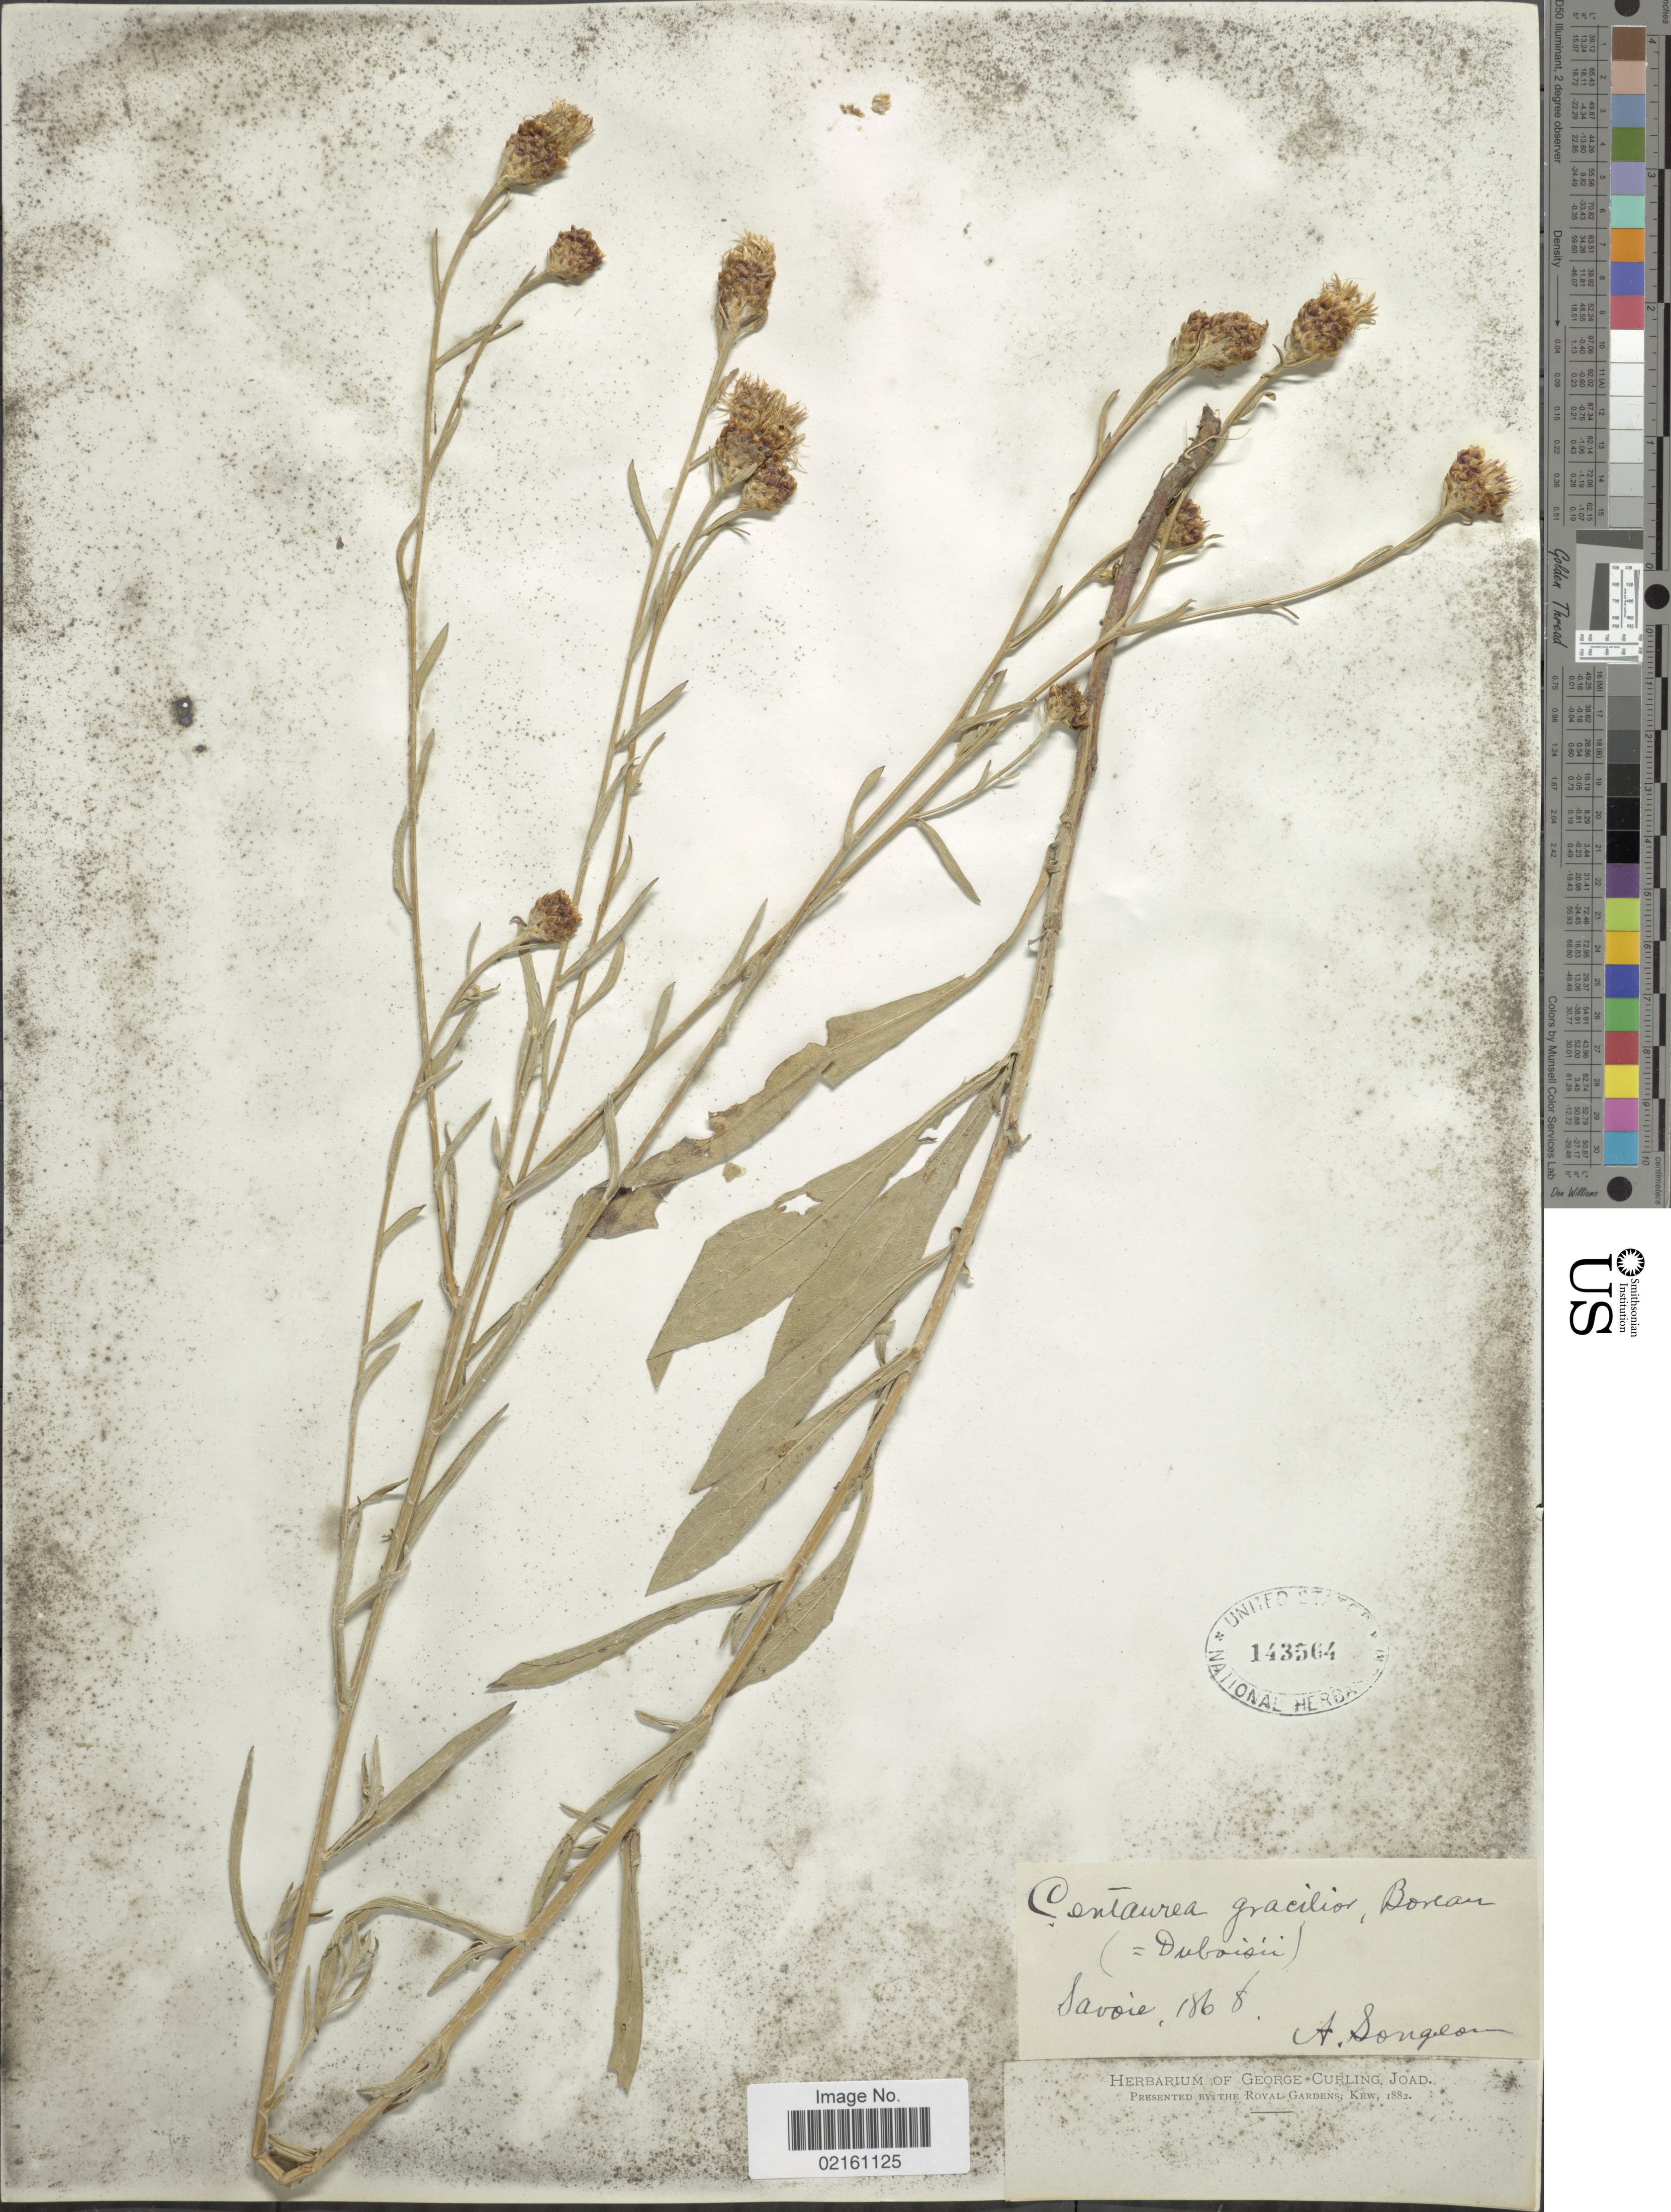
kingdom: Plantae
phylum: Tracheophyta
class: Magnoliopsida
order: Asterales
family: Asteraceae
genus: Centaurea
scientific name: Centaurea gracilis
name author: Boreau ex Nyman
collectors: A. Songeon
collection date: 1868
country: France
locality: Savoie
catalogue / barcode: US 143564